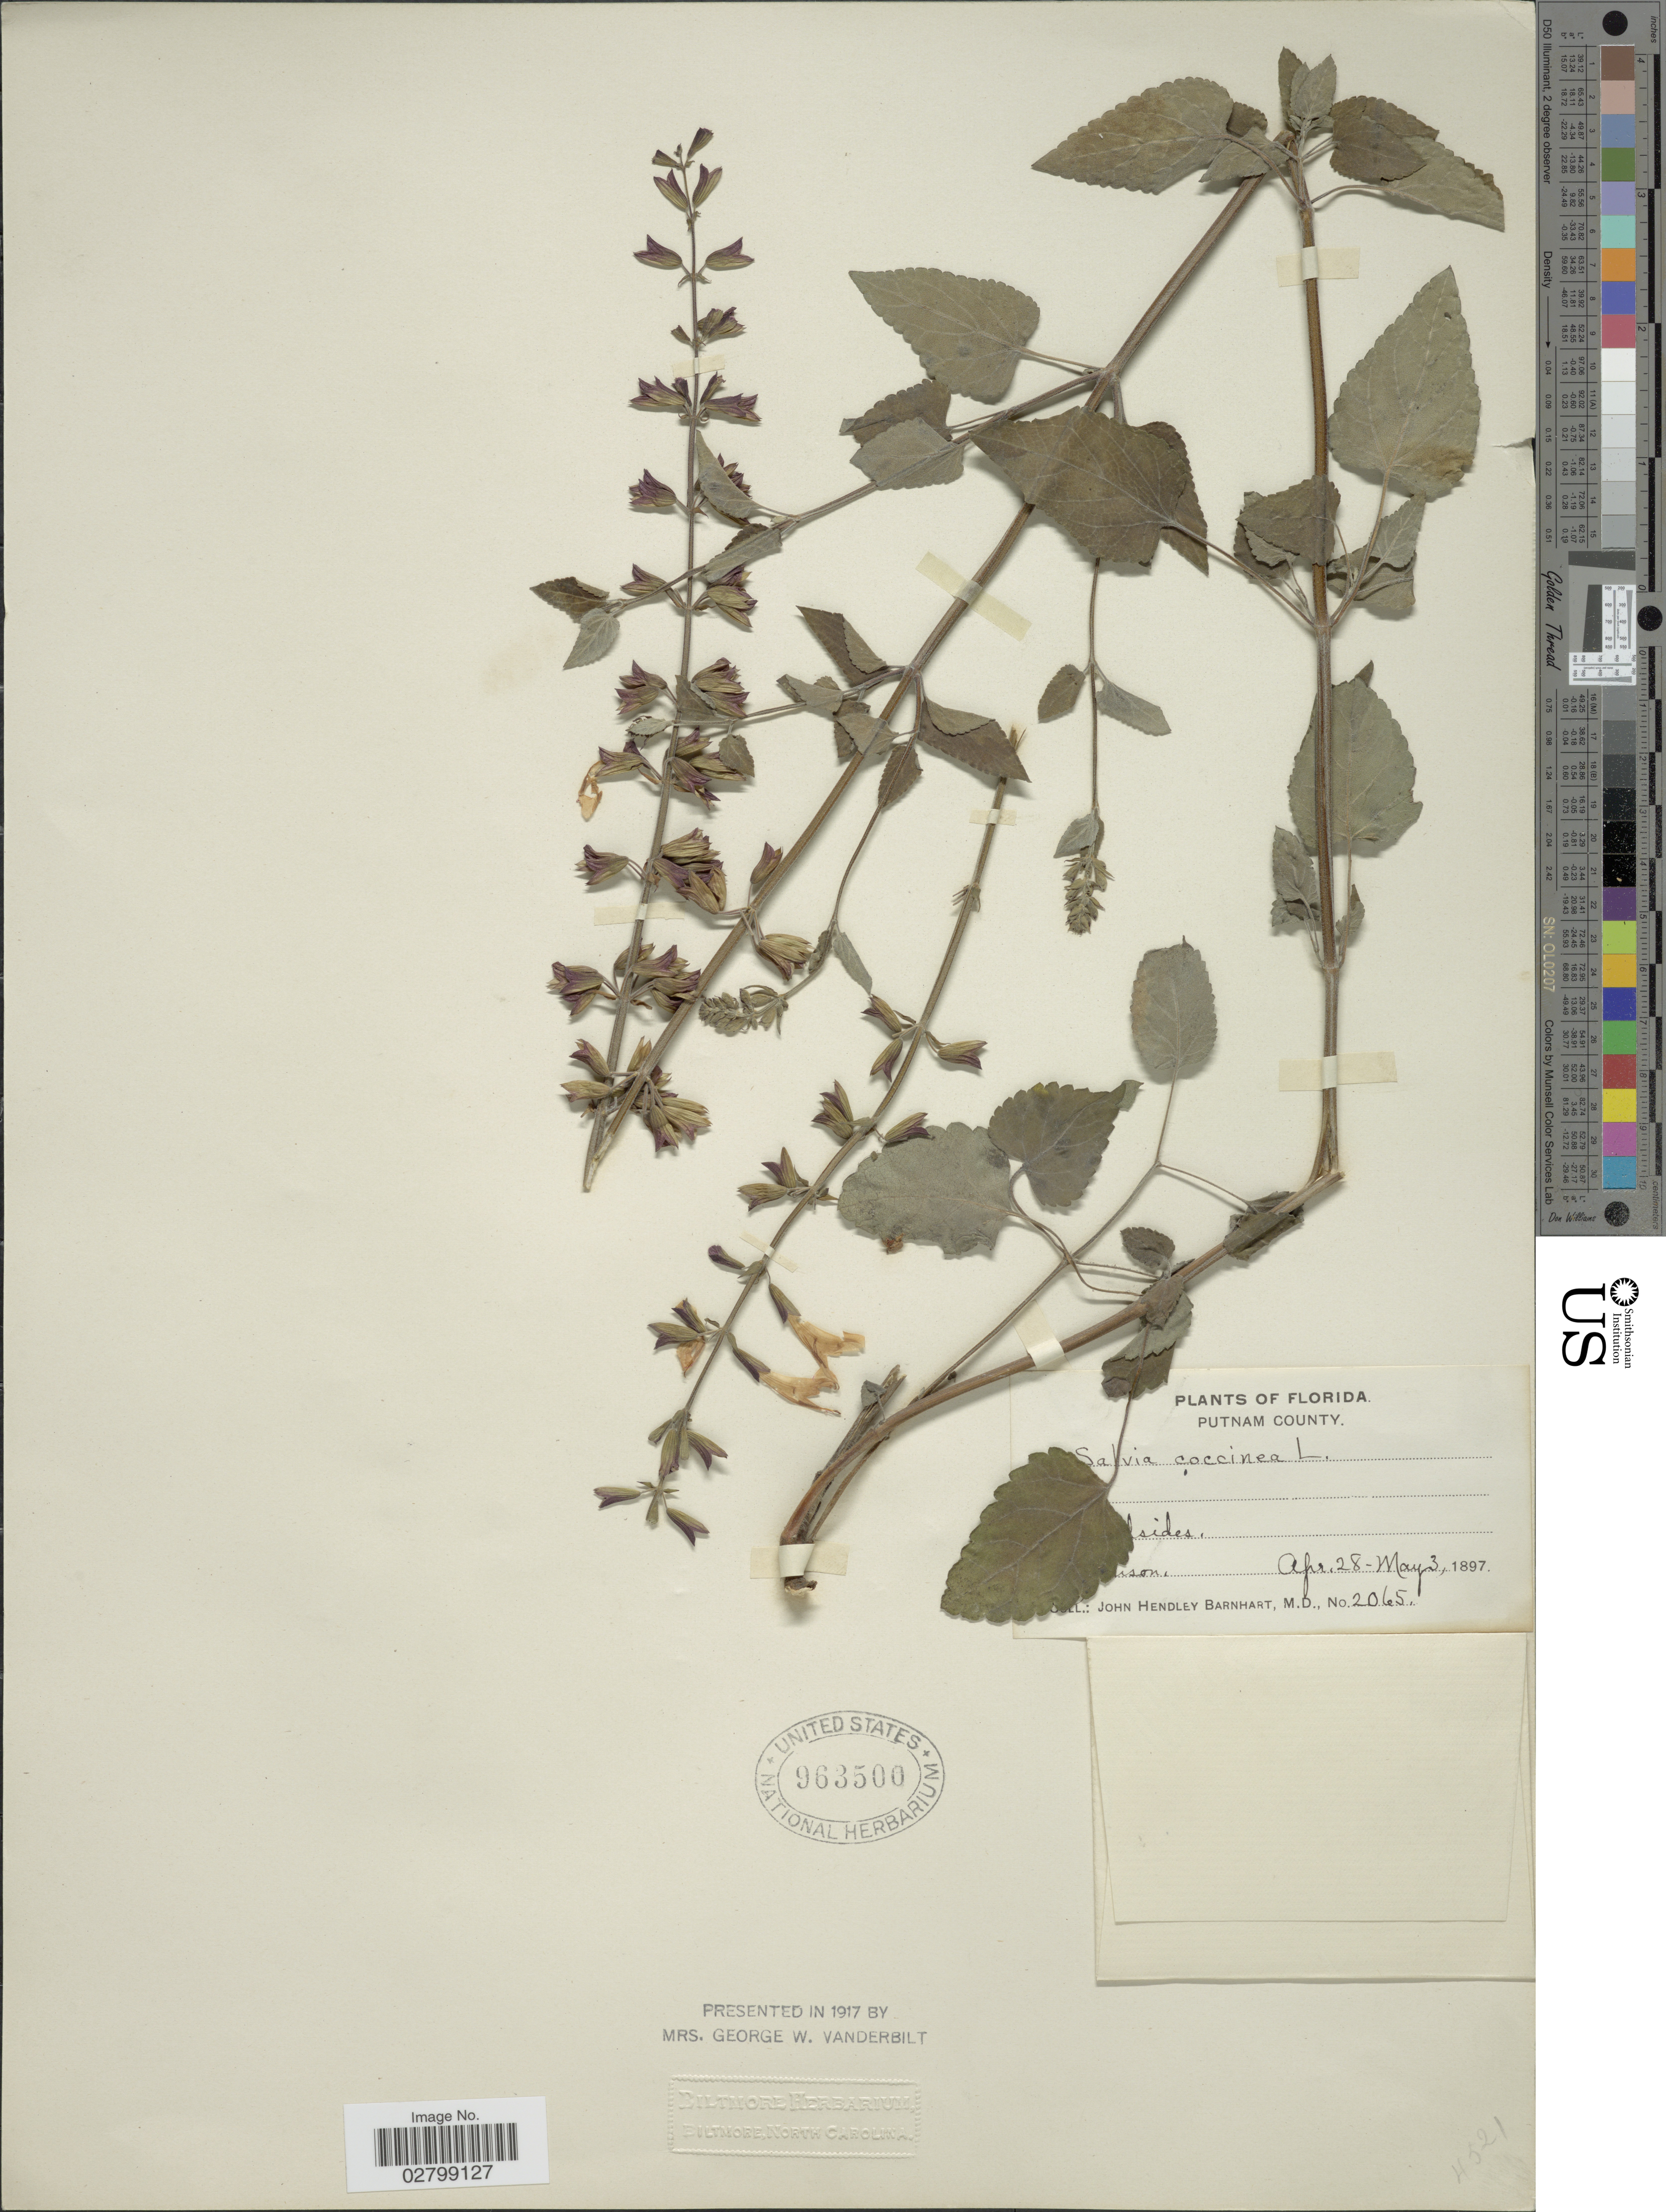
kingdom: Plantae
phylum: Tracheophyta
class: Magnoliopsida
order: Lamiales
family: Lamiaceae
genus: Salvia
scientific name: Salvia coccinea 'Naples Lavender'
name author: L. f. ex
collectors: J. H. Barnhart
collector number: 2065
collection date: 1897-04-28/1897-05-03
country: United States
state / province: Florida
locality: Putnam County. [illegible text]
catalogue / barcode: US 963500